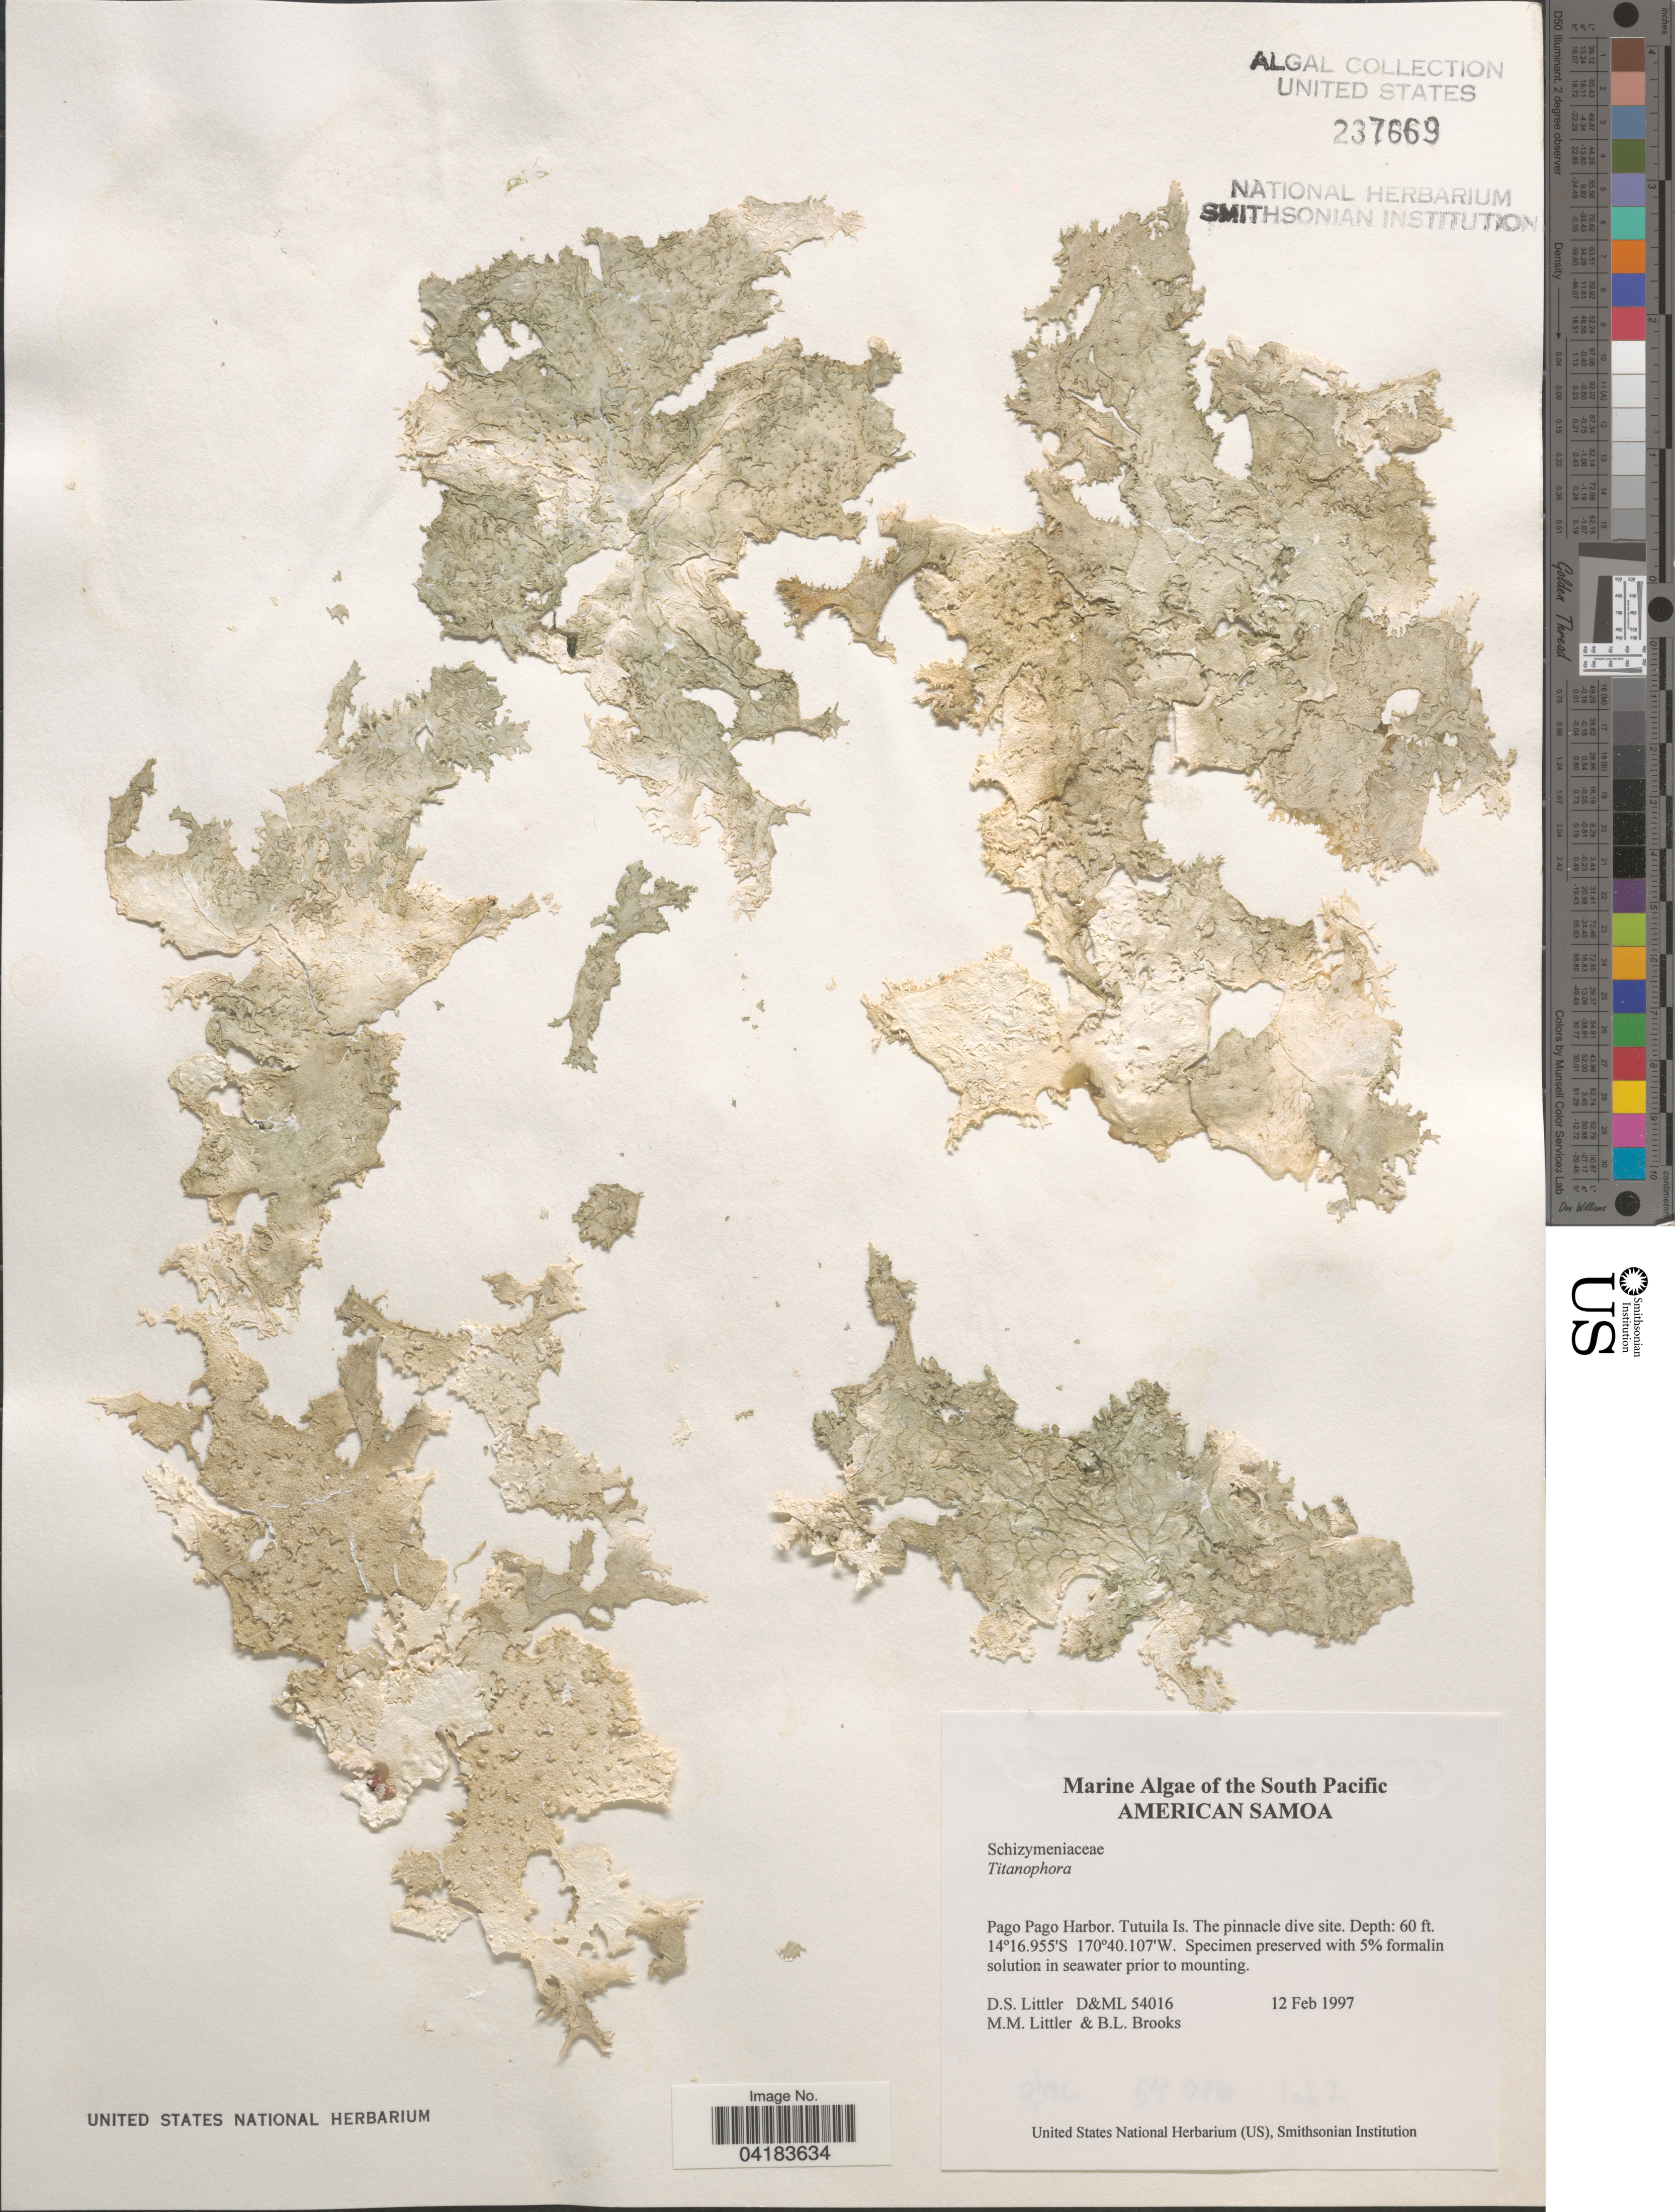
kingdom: Plantae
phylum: Rhodophyta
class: Florideophyceae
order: Nemastomatales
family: Schizymeniaceae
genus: Titanophora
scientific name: Titanophora sp.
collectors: D. S. Littler & B. Brooks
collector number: D&ML54016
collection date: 1997-02-12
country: American Samoa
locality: The South Pacific American Samoa. Pago Pago Harbor. Tutuila Is.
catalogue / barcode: US 237669